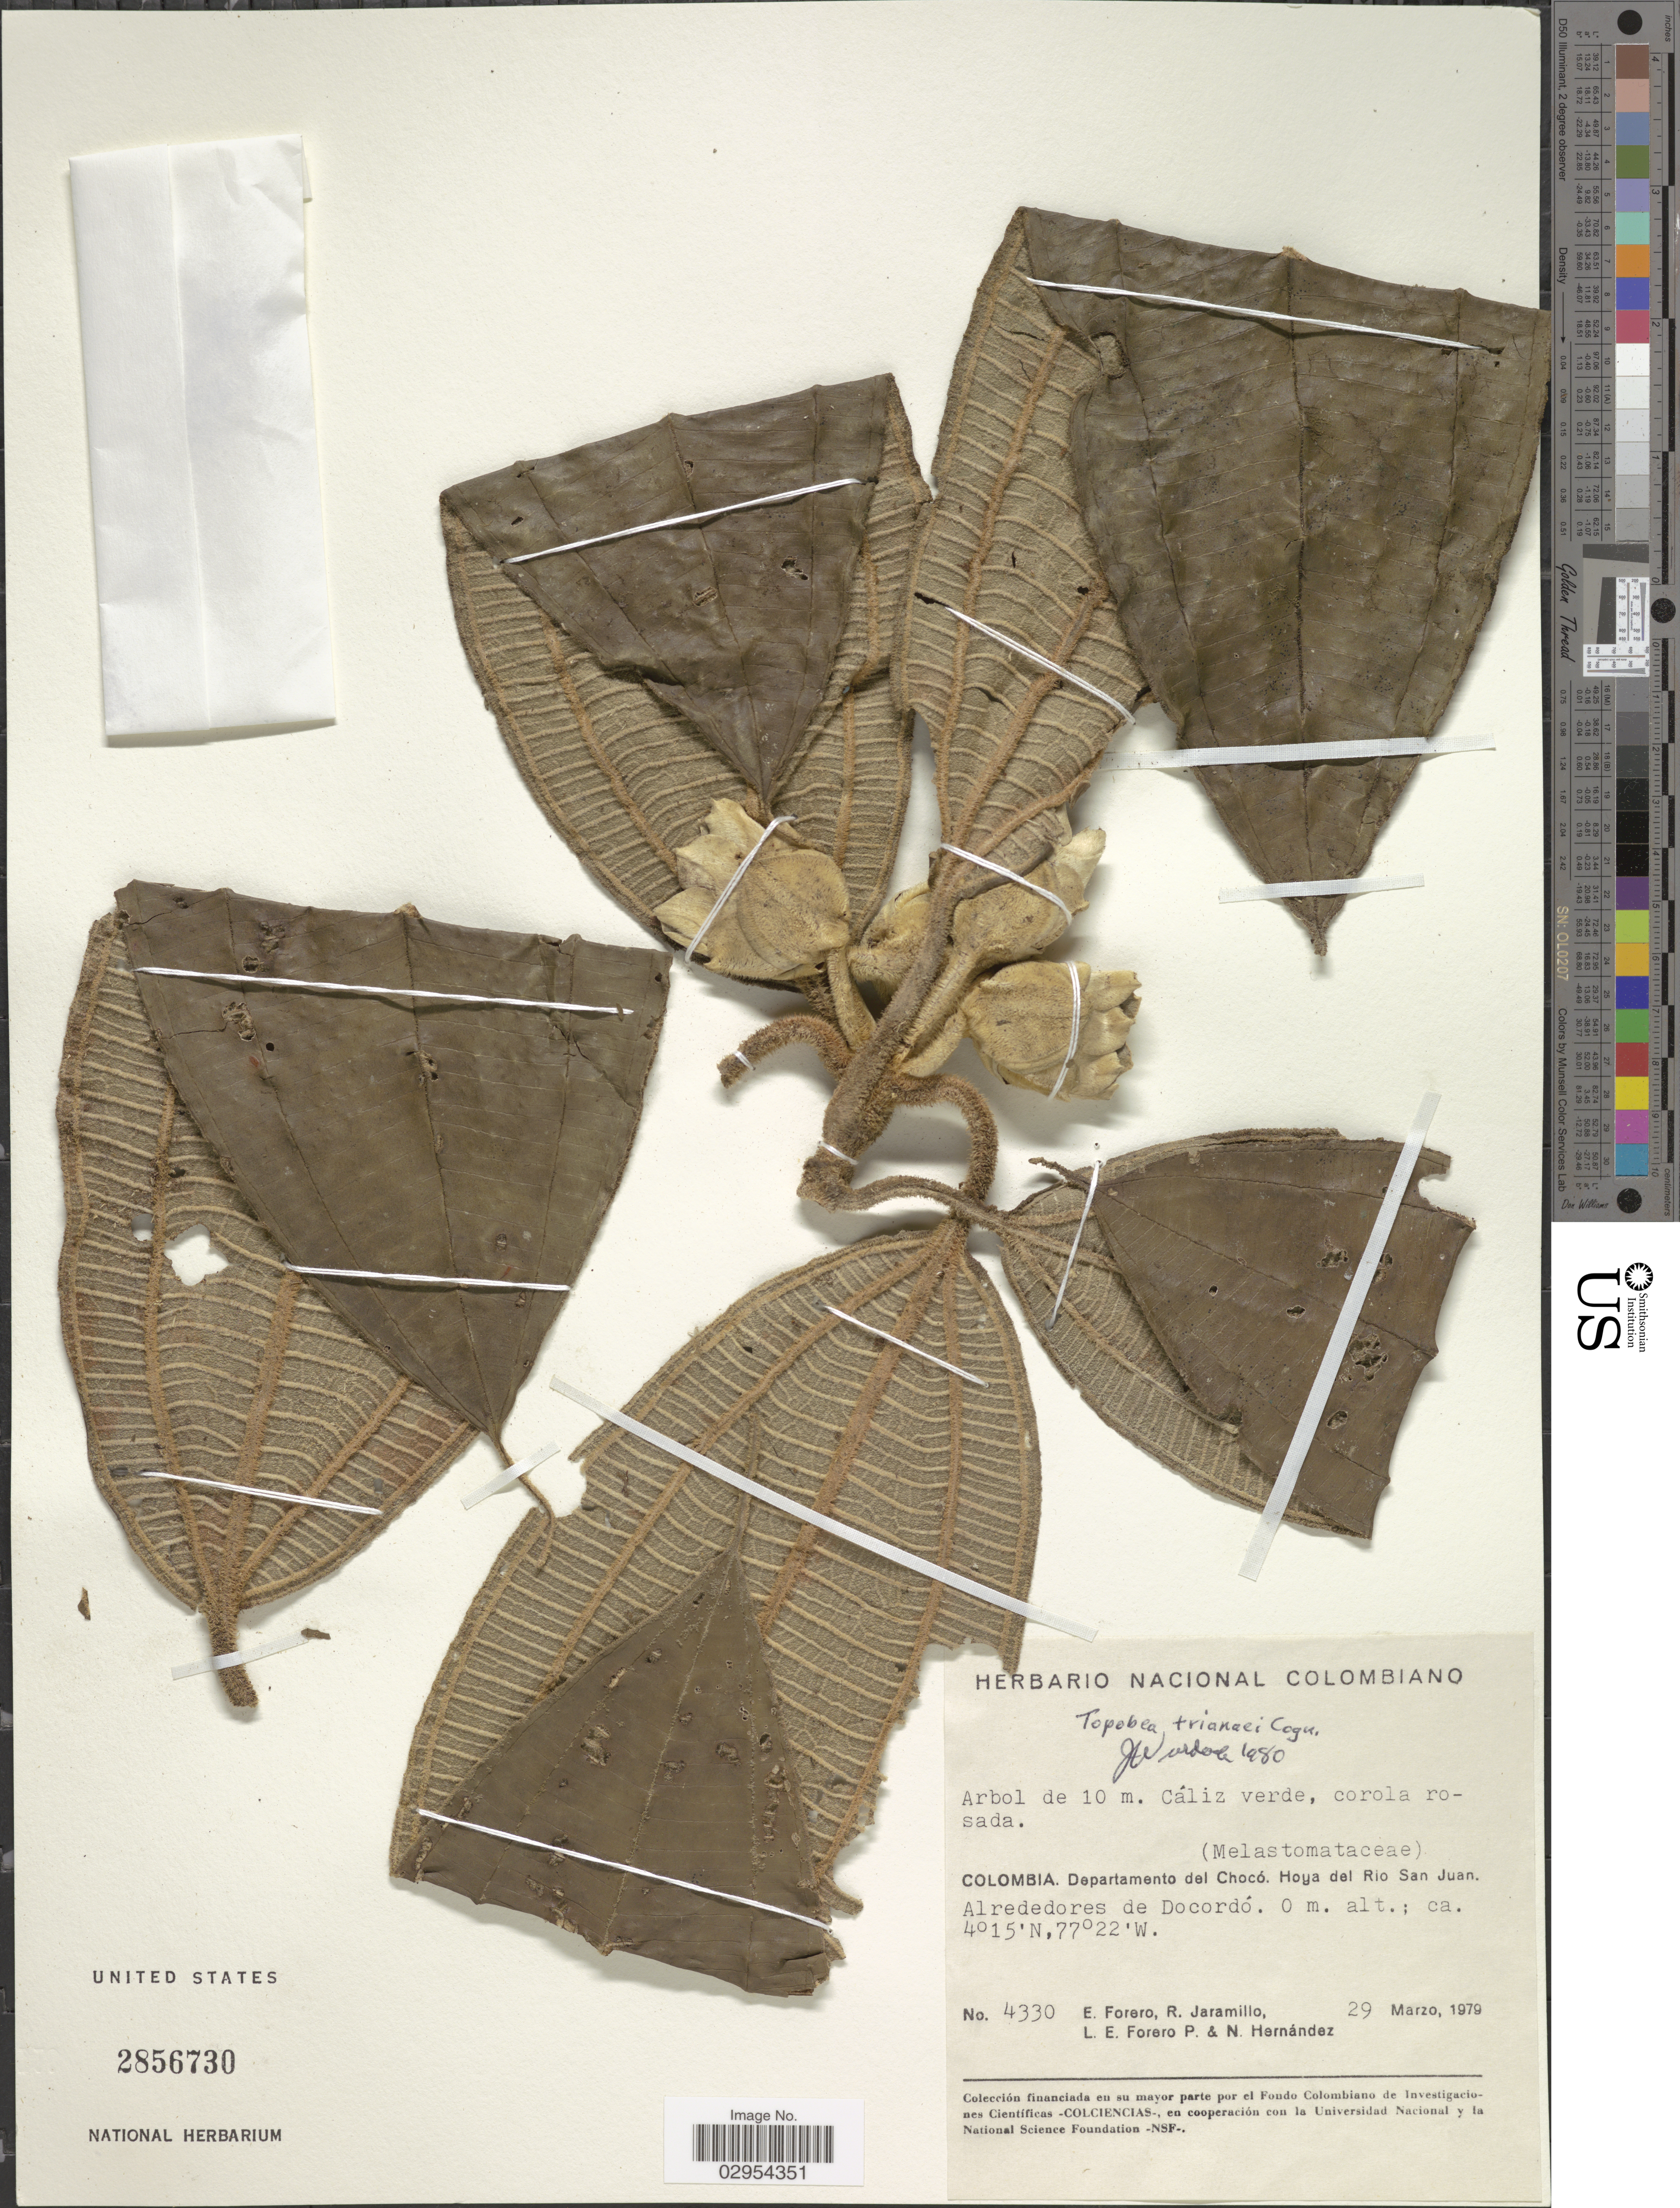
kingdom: Plantae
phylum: Tracheophyta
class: Magnoliopsida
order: Myrtales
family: Melastomataceae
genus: Topobea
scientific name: Topobea trianaei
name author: Cogn. in A. DC.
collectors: E. Forero, R. Jaramillo, L. Forero & N. Hernandez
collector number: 4330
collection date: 1979-03-29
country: Colombia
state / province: Chocó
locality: Departamento del Chocó. Hoya del Rio San Juan. Alrededores de Docordó.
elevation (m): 0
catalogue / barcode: US 2856730